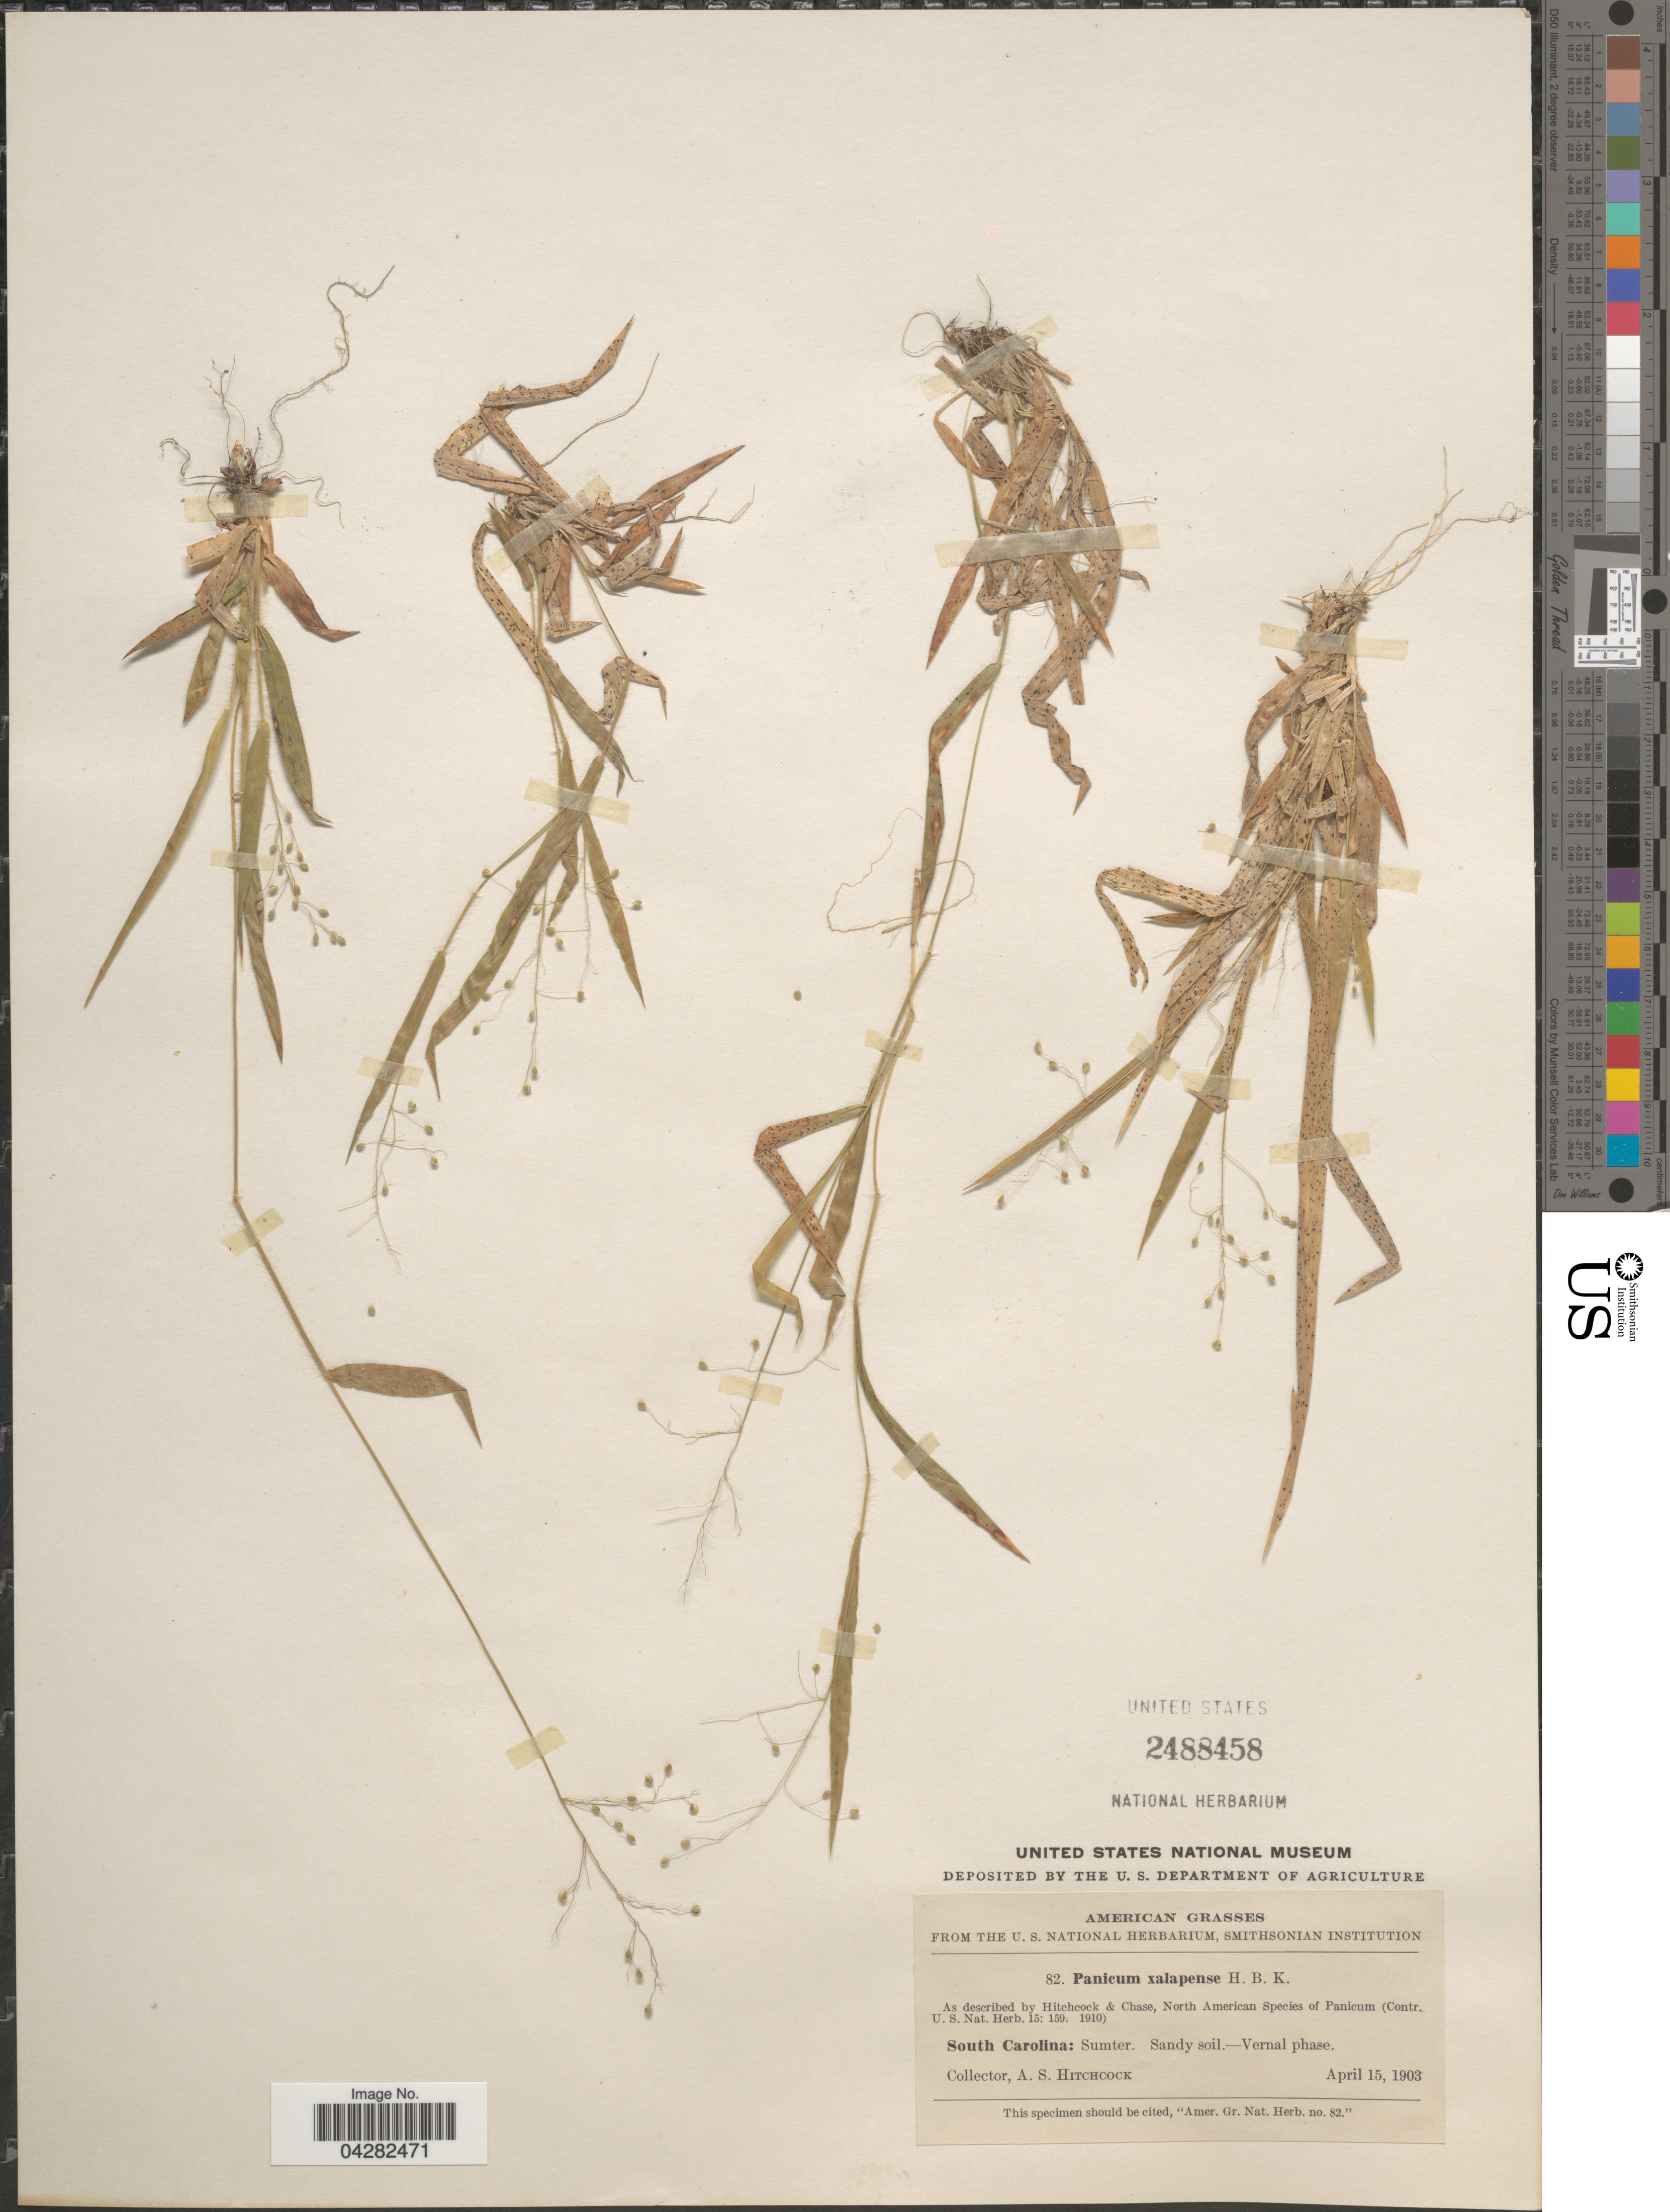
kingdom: Plantae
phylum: Tracheophyta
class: Liliopsida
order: Poales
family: Poaceae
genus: Dichanthelium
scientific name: Dichanthelium laxiflorum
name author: (Lam.) Gould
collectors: A. S. Hitchcock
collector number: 82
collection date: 1903-04-15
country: United States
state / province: South Carolina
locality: Sumter.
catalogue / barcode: US 2488458